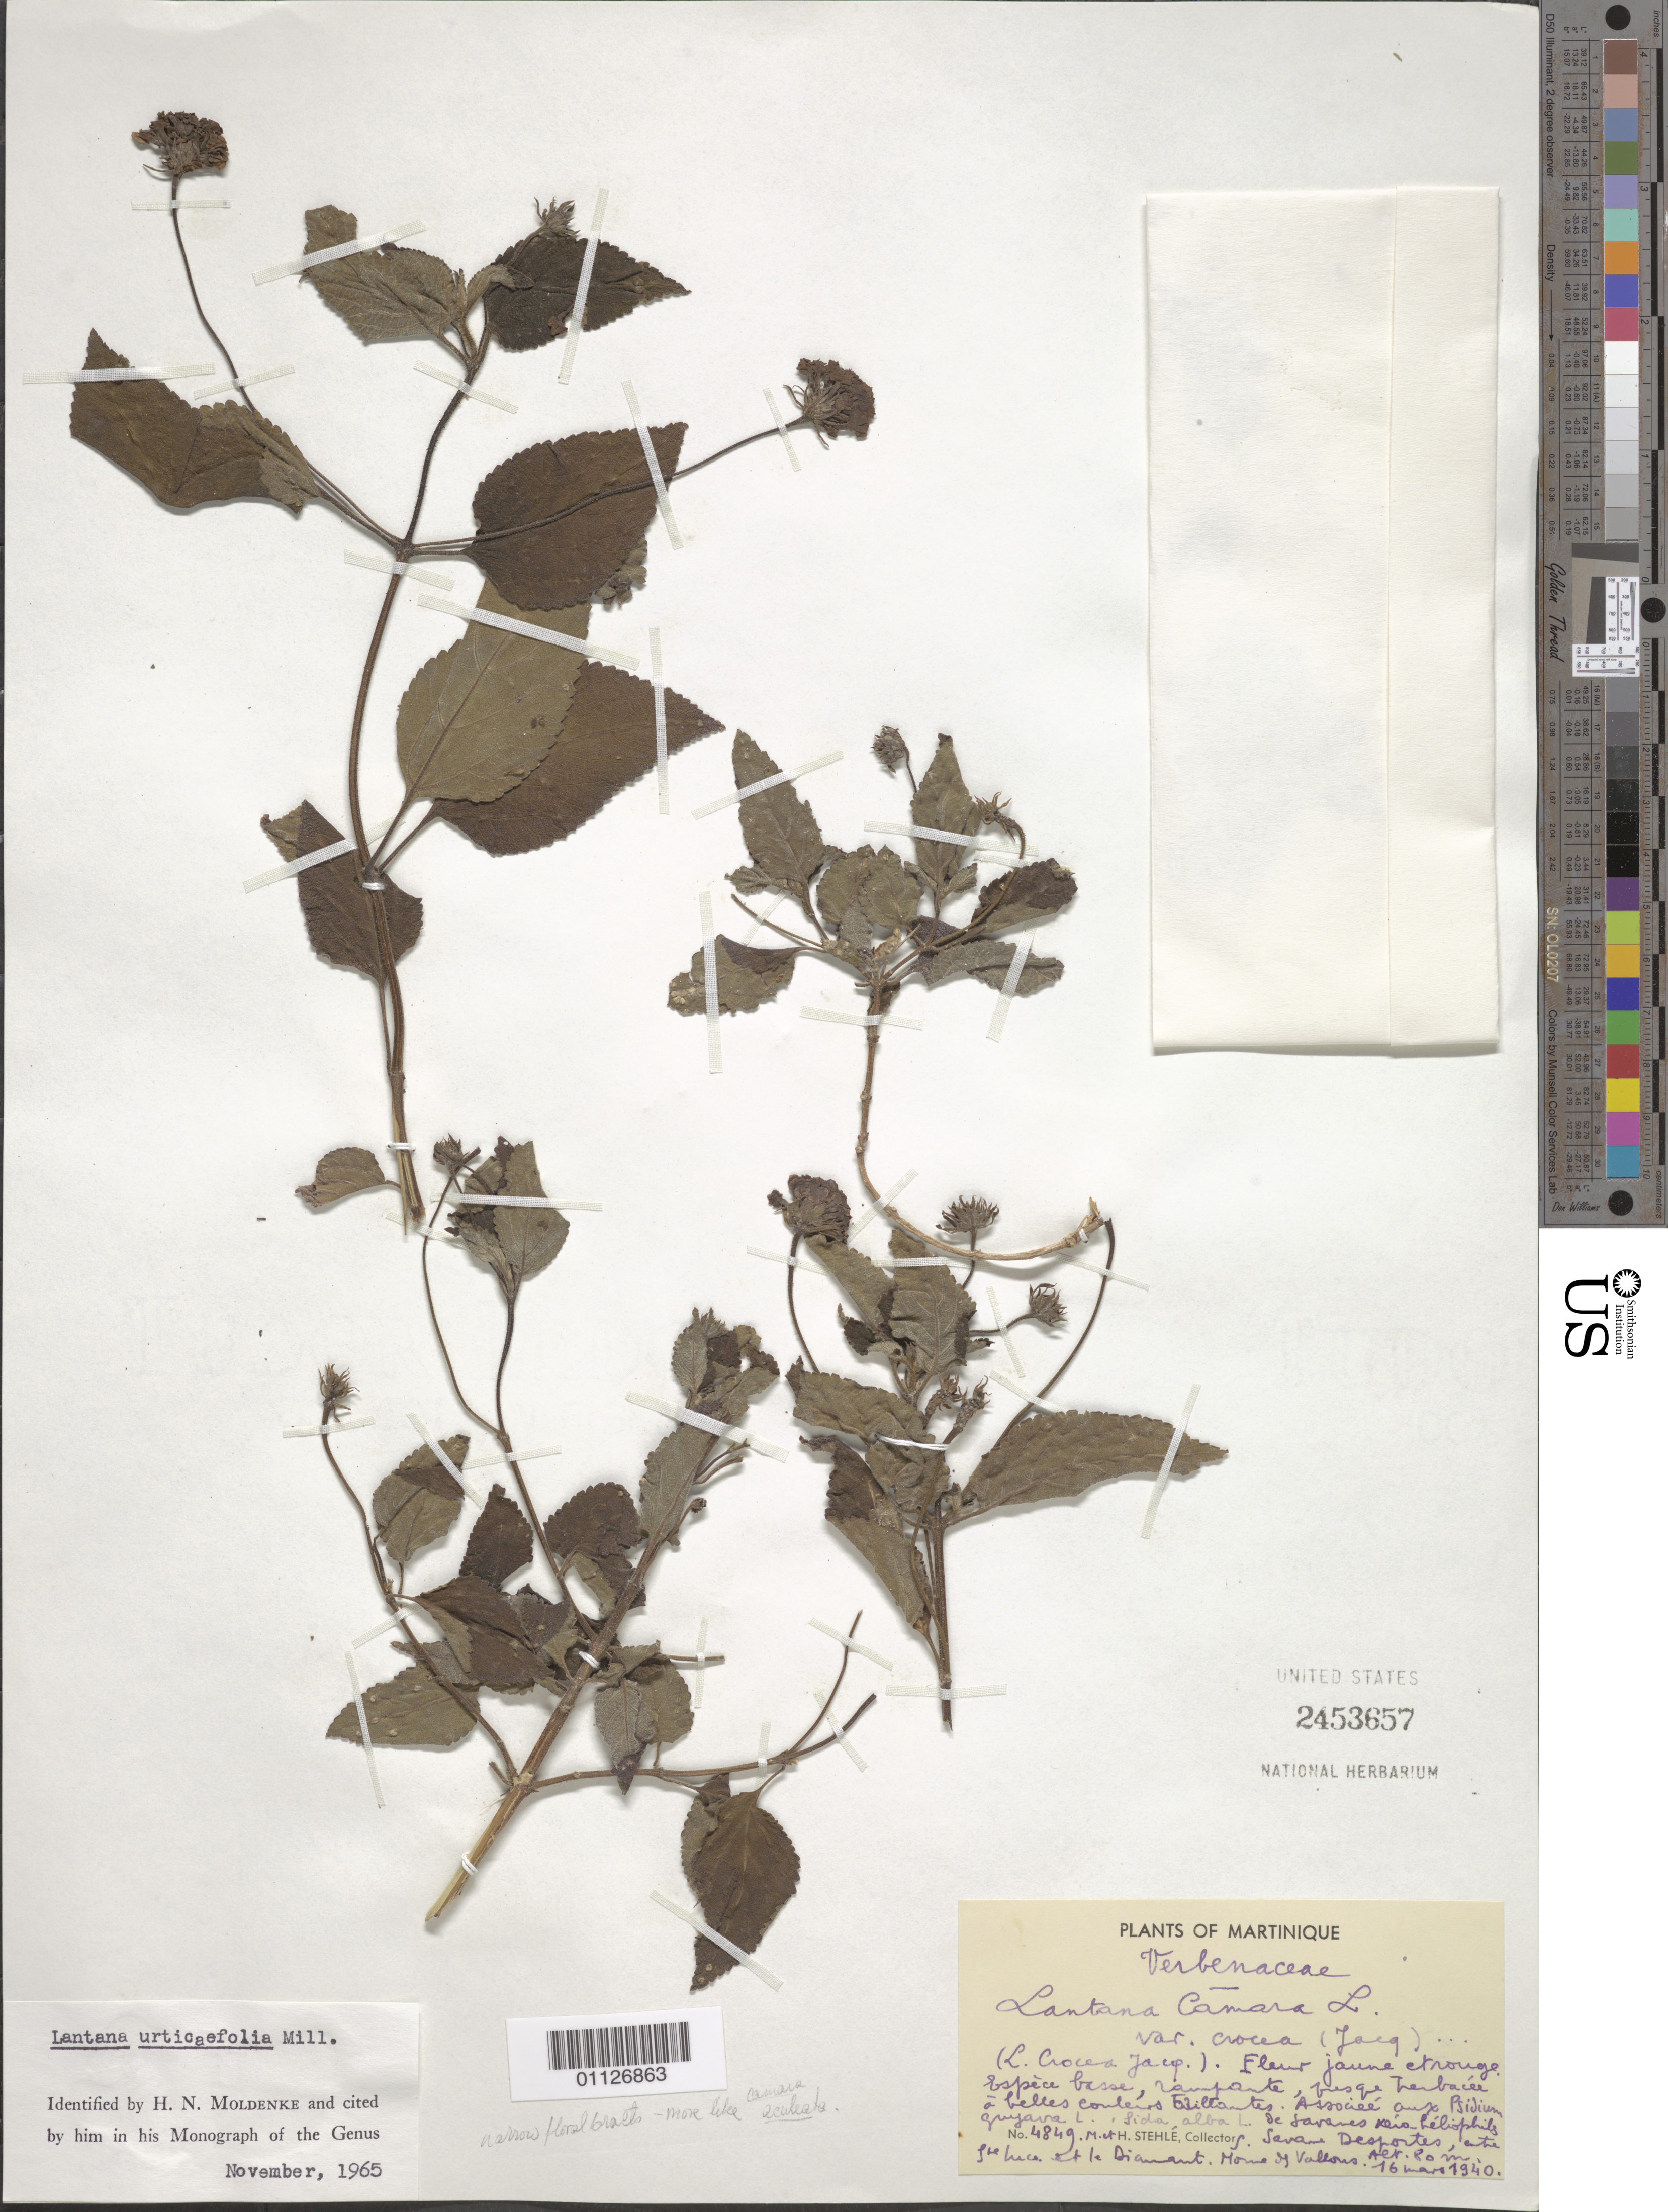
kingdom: Plantae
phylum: Tracheophyta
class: Magnoliopsida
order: Lamiales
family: Verbenaceae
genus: Lantana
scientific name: Lantana urticifolia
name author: Mill.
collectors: H. Stehlé & M. Stehlé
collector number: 4849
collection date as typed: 16 Mar 1940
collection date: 1940-03-16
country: Martinique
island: Martinique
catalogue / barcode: US 2453657